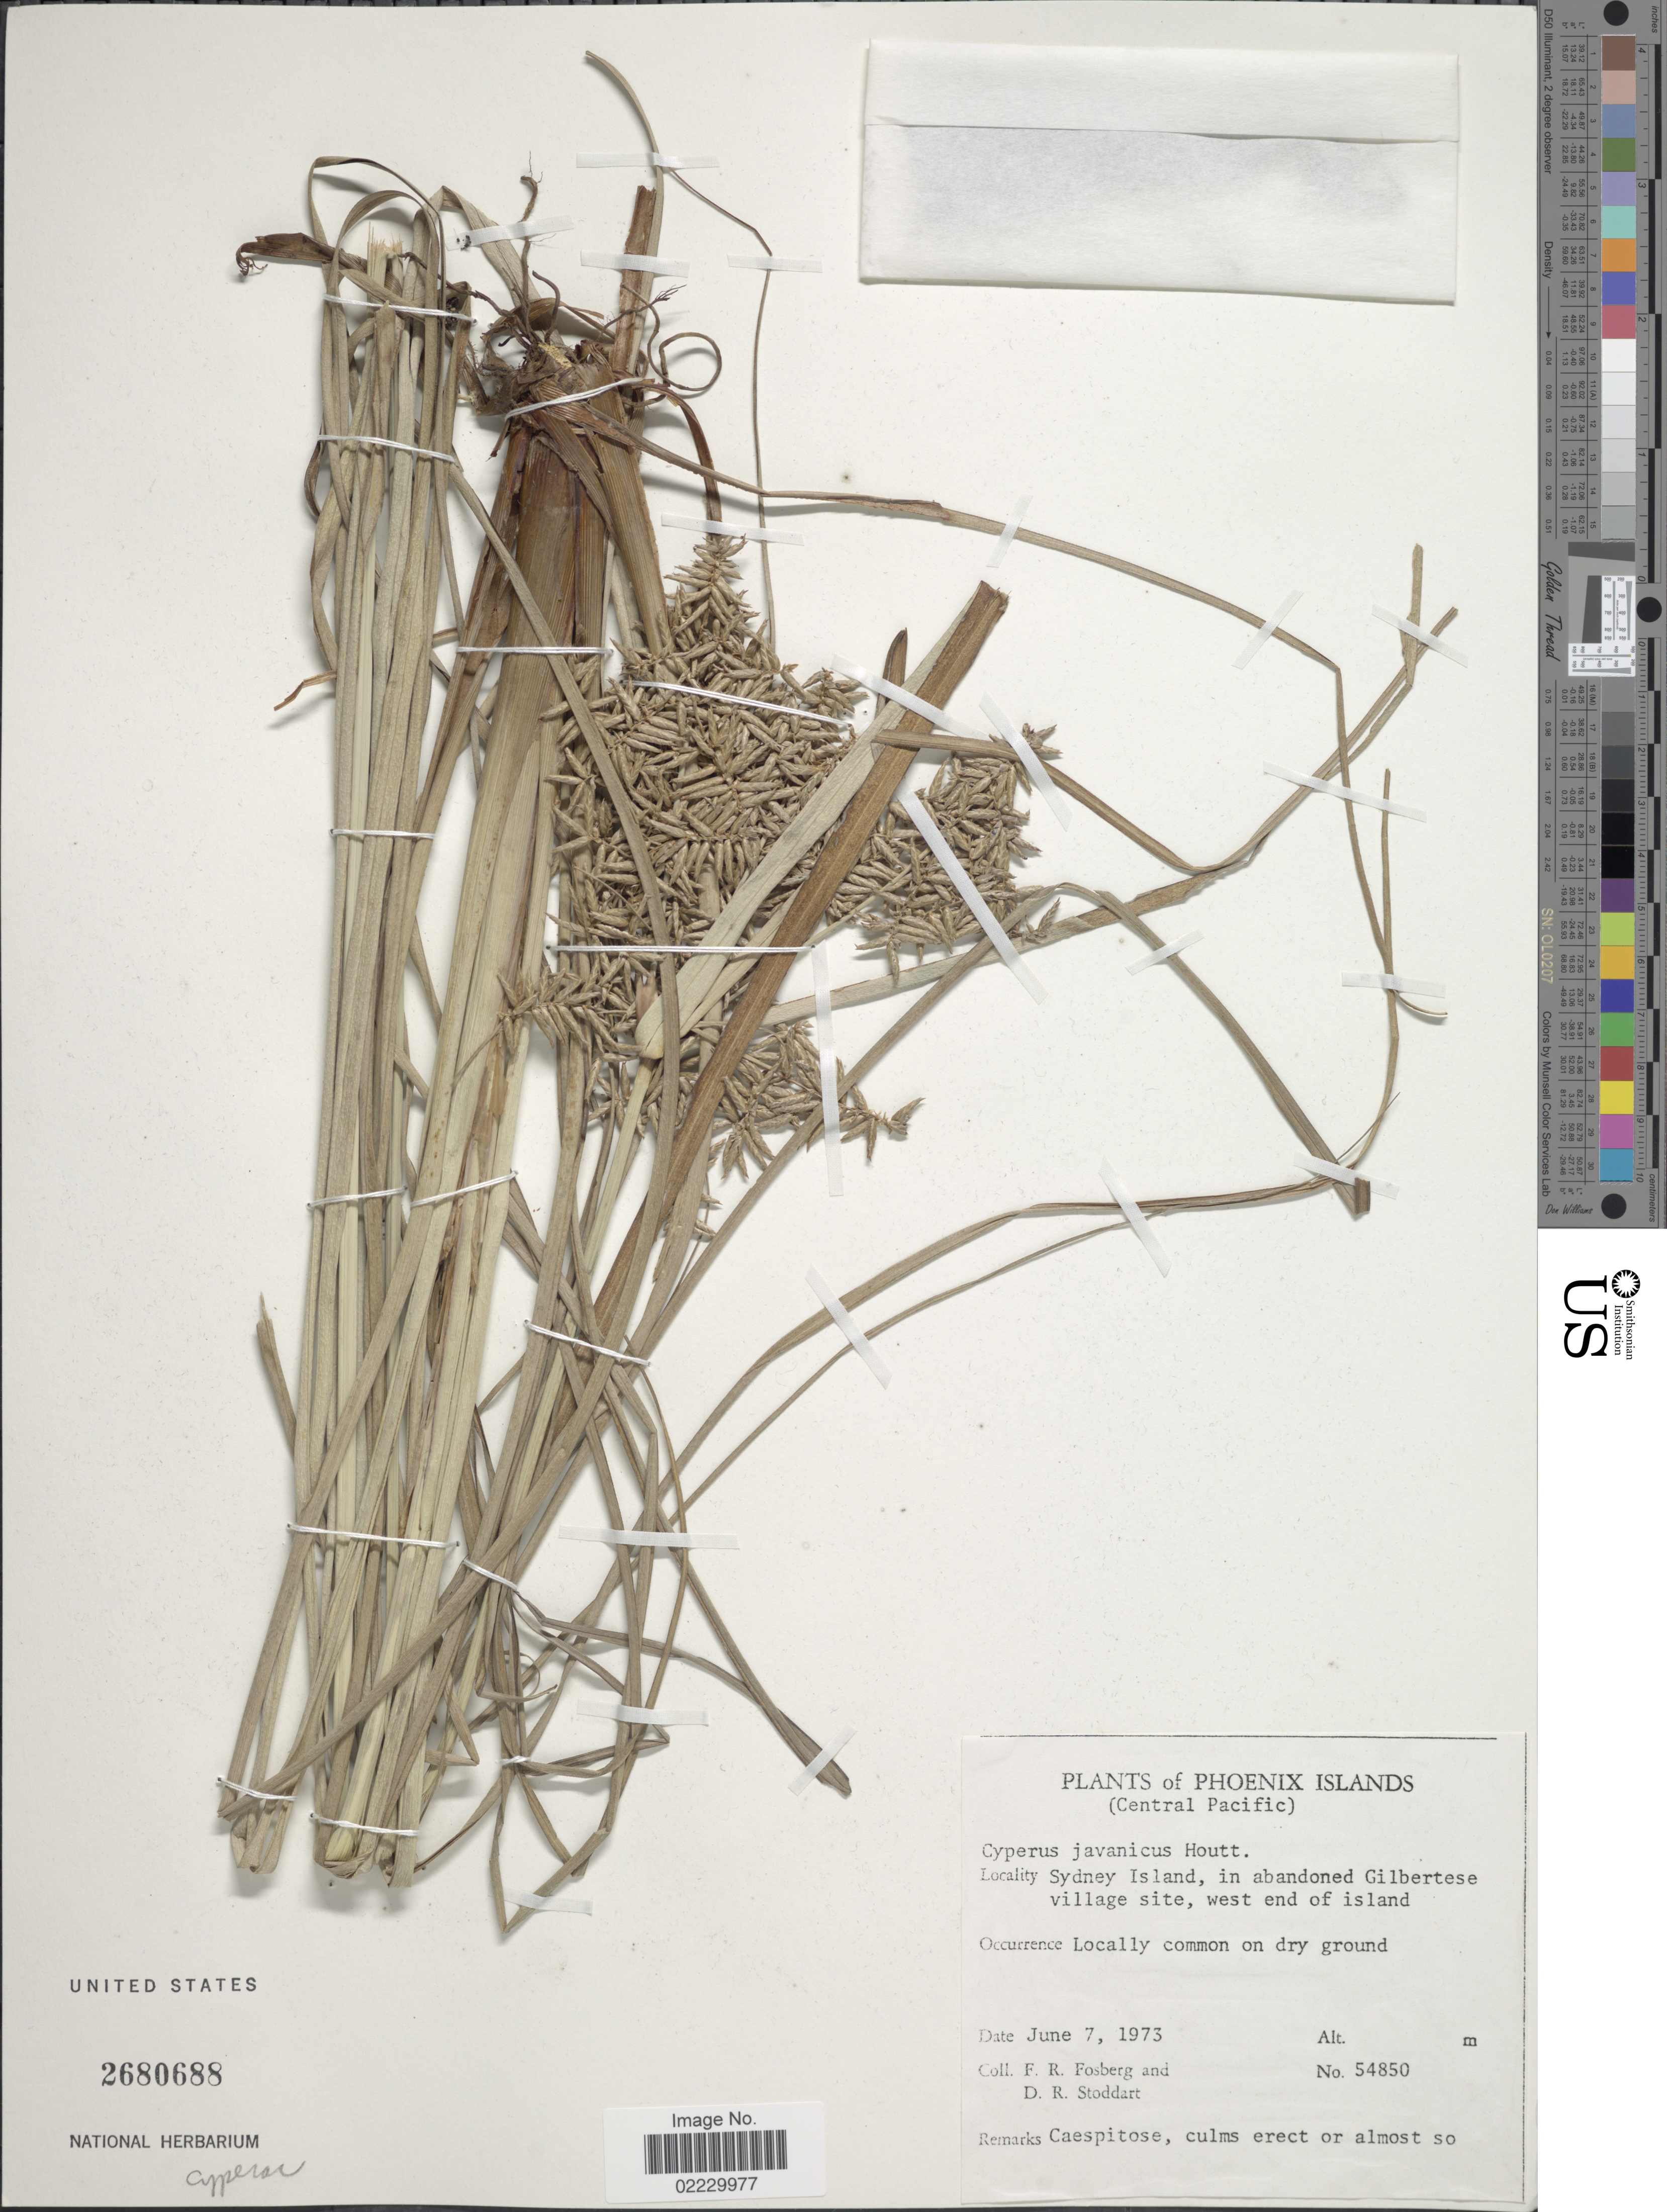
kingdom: Plantae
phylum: Tracheophyta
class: Liliopsida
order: Poales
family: Cyperaceae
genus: Cyperus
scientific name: Cyperus javanicus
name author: Houtt.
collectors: F. R. Fosberg & D. R. Stoddart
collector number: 54850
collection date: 1973-06-07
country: Kiribati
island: Manra [Sydney] Island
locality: Central Pacific. Sydney Island, in abandoned Gilbertese village site, west end of island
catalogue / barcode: US 2680688